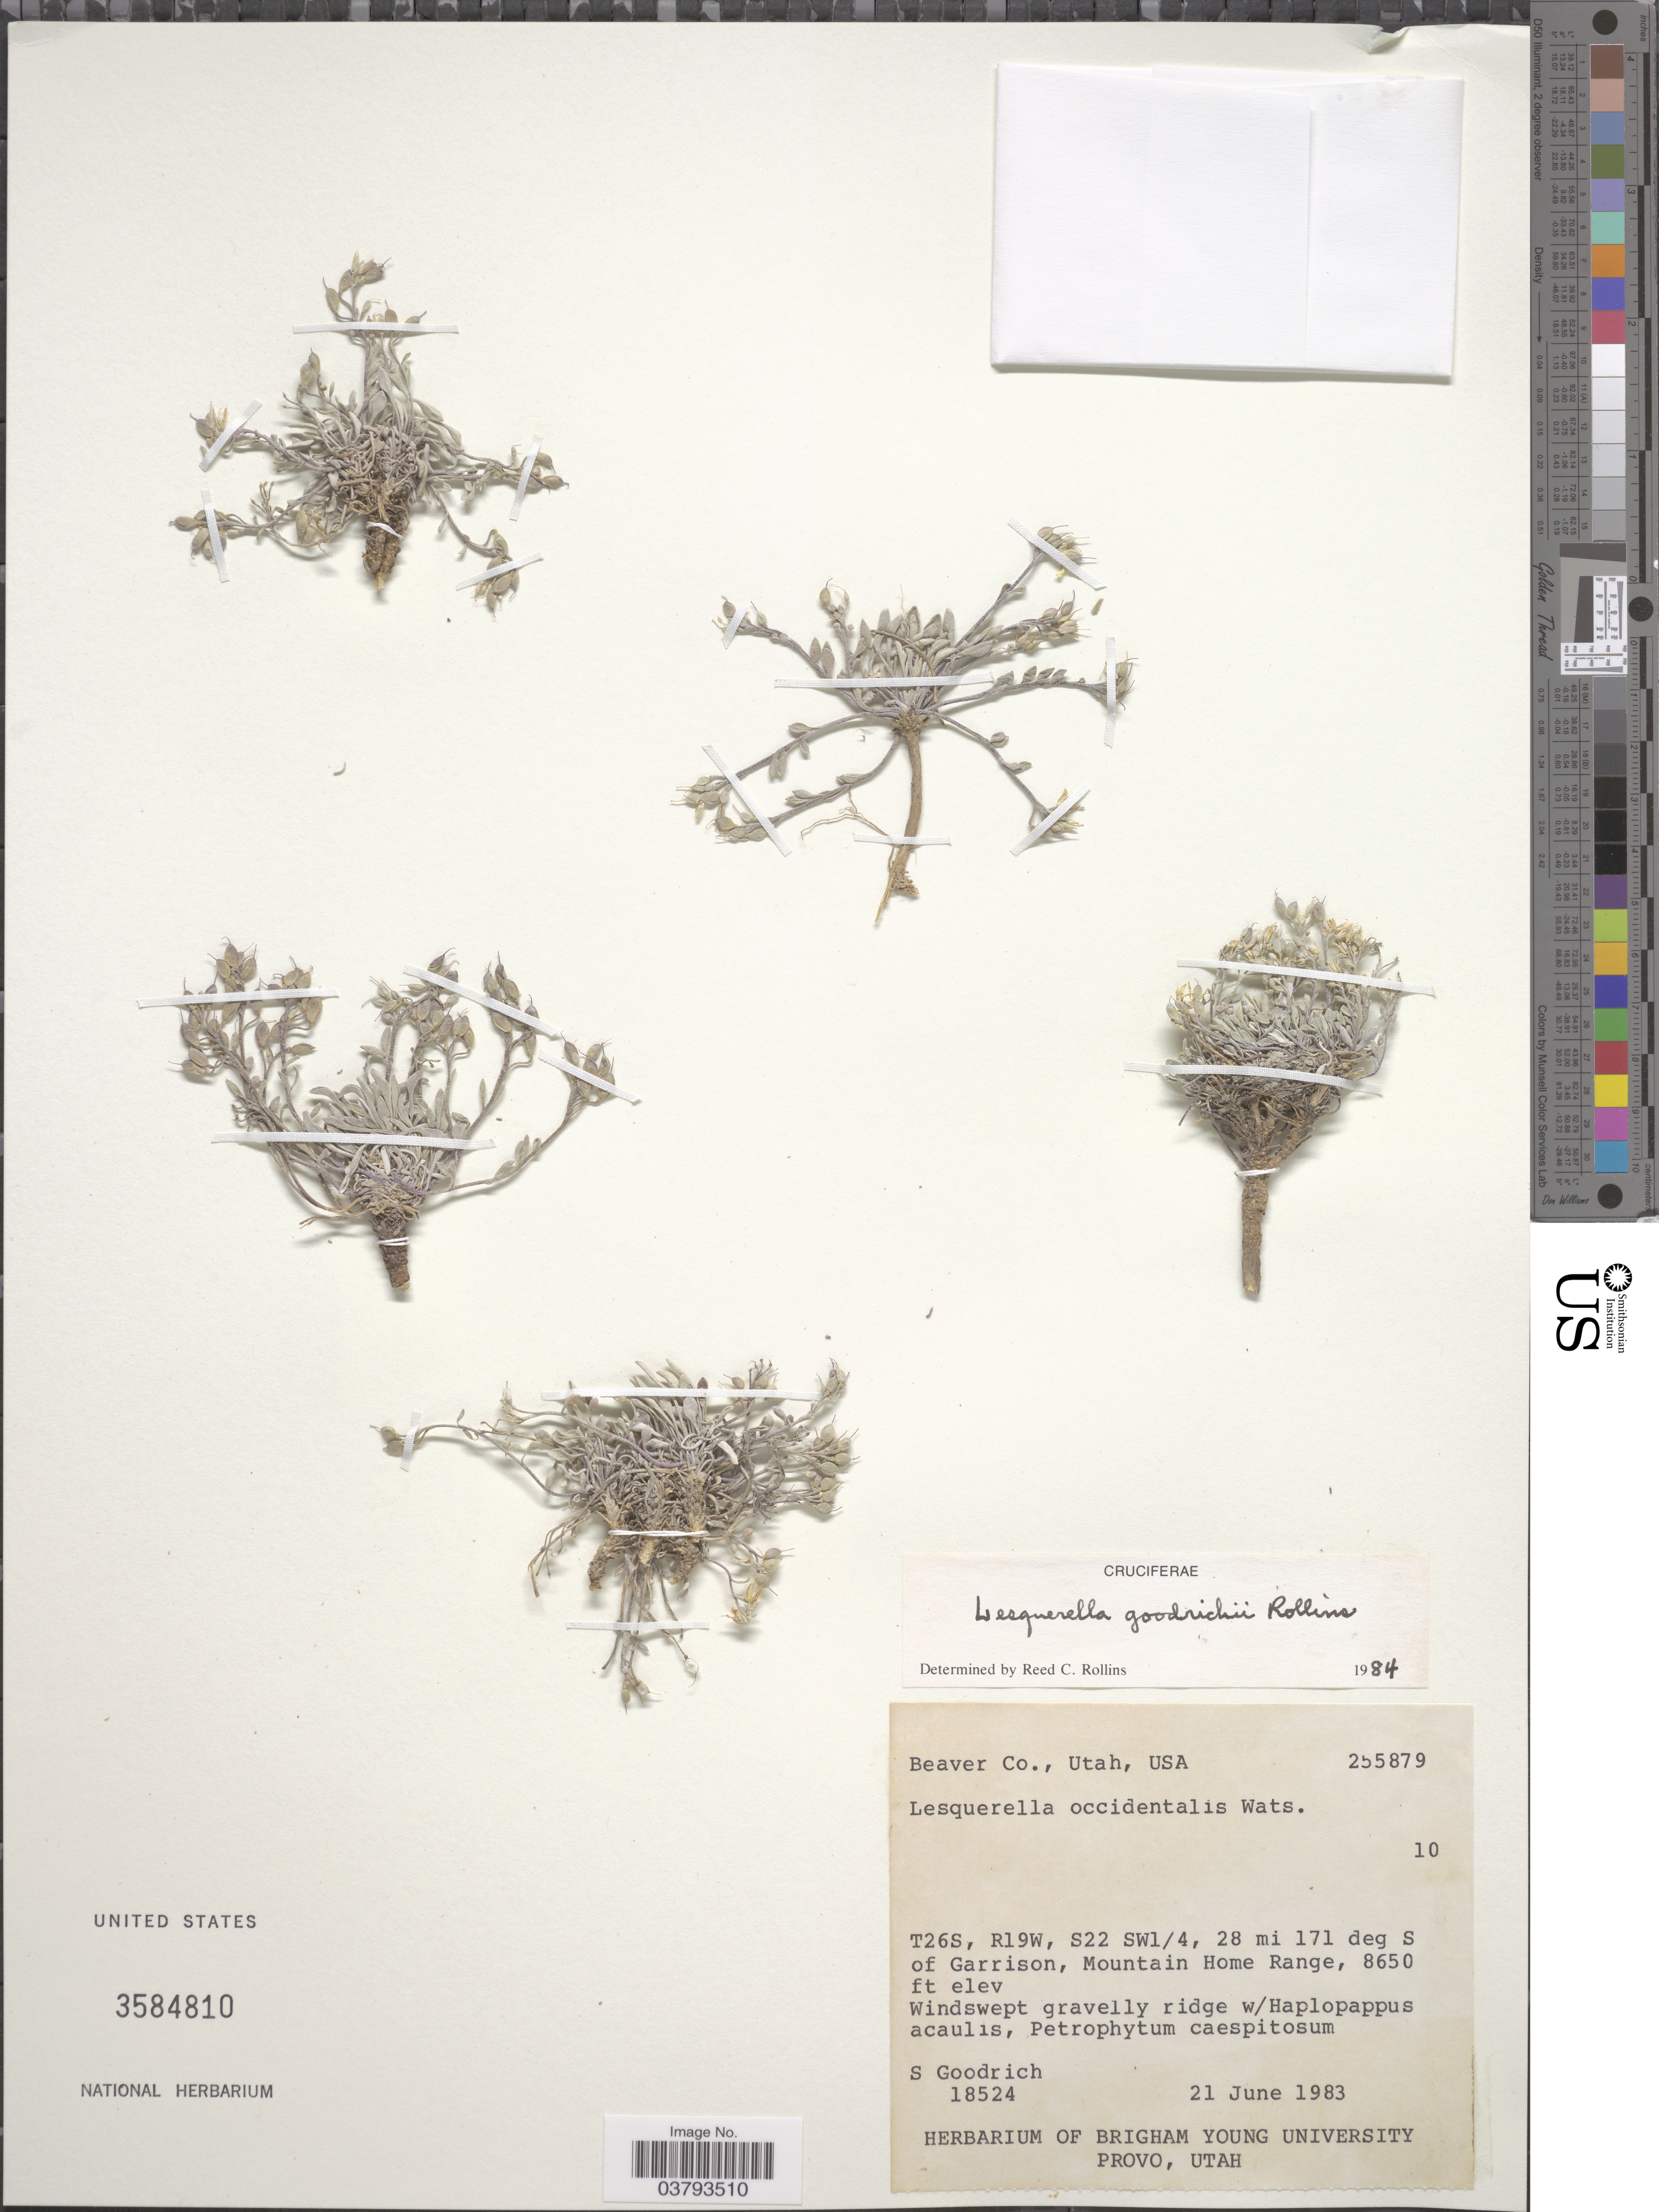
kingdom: Plantae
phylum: Tracheophyta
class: Magnoliopsida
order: Brassicales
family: Brassicaceae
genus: Lesquerella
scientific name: Lesquerella goodrichii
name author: Rollins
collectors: S. Goodrich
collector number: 18524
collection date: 1983-06-21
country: United States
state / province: Utah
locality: Beaver Co. T26S, R19W, S22 SW¼, 28 mi 171 deg S of Garrison, Mountain Home Range.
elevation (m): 2637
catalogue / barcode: US 3584810